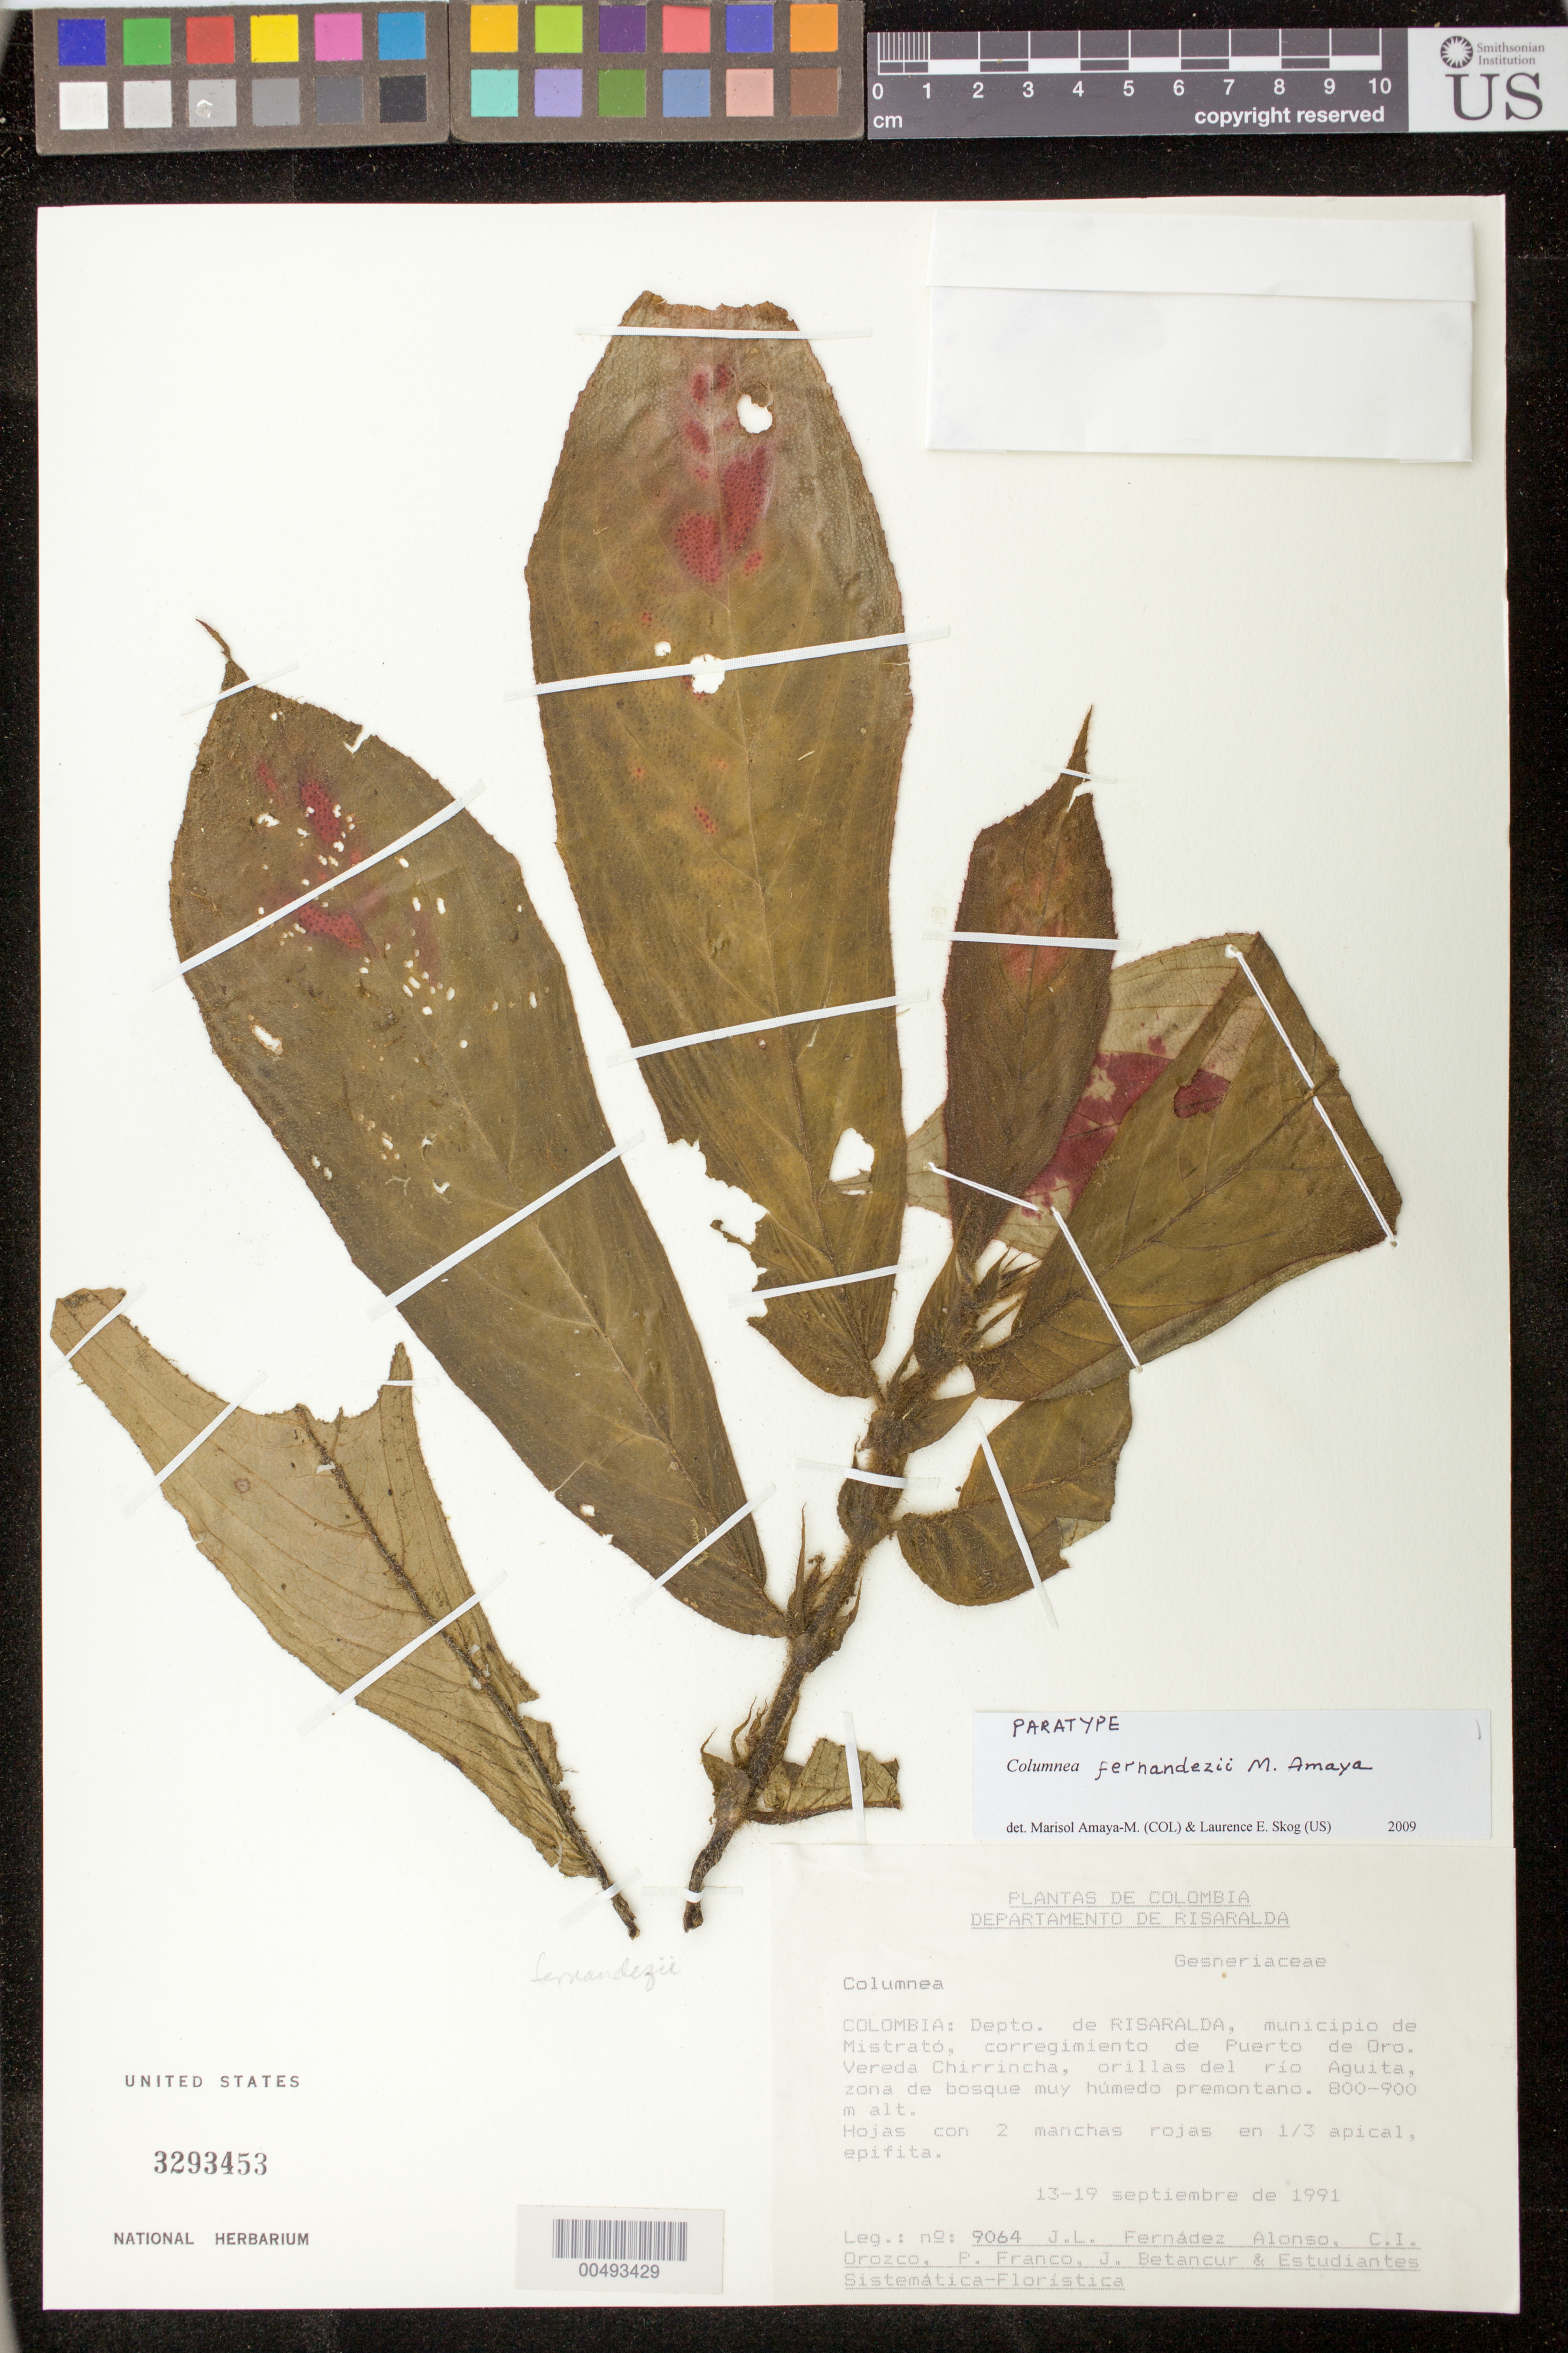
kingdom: Plantae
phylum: Tracheophyta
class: Magnoliopsida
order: Lamiales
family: Gesneriaceae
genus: Columnea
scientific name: Columnea fernandezii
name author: M. Amaya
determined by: Amaya-Márquez, M.; Skog, Laurence E.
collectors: J. L. Fernández-Alonso, C. I. Orozco, P. Franco Roselli, J. C. Betancur & et al.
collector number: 9064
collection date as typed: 13-19 Sep 1991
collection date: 1991-09-13/1991-09-19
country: Colombia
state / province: Risaralda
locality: Depto. de Risaralda, municipio de Mistrató, corregimiento de Puerto de Oro, vereda Chirrincha, orillas del rio Aguita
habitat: Zona de bosque muy húmedo premontano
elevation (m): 800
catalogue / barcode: US 3293453